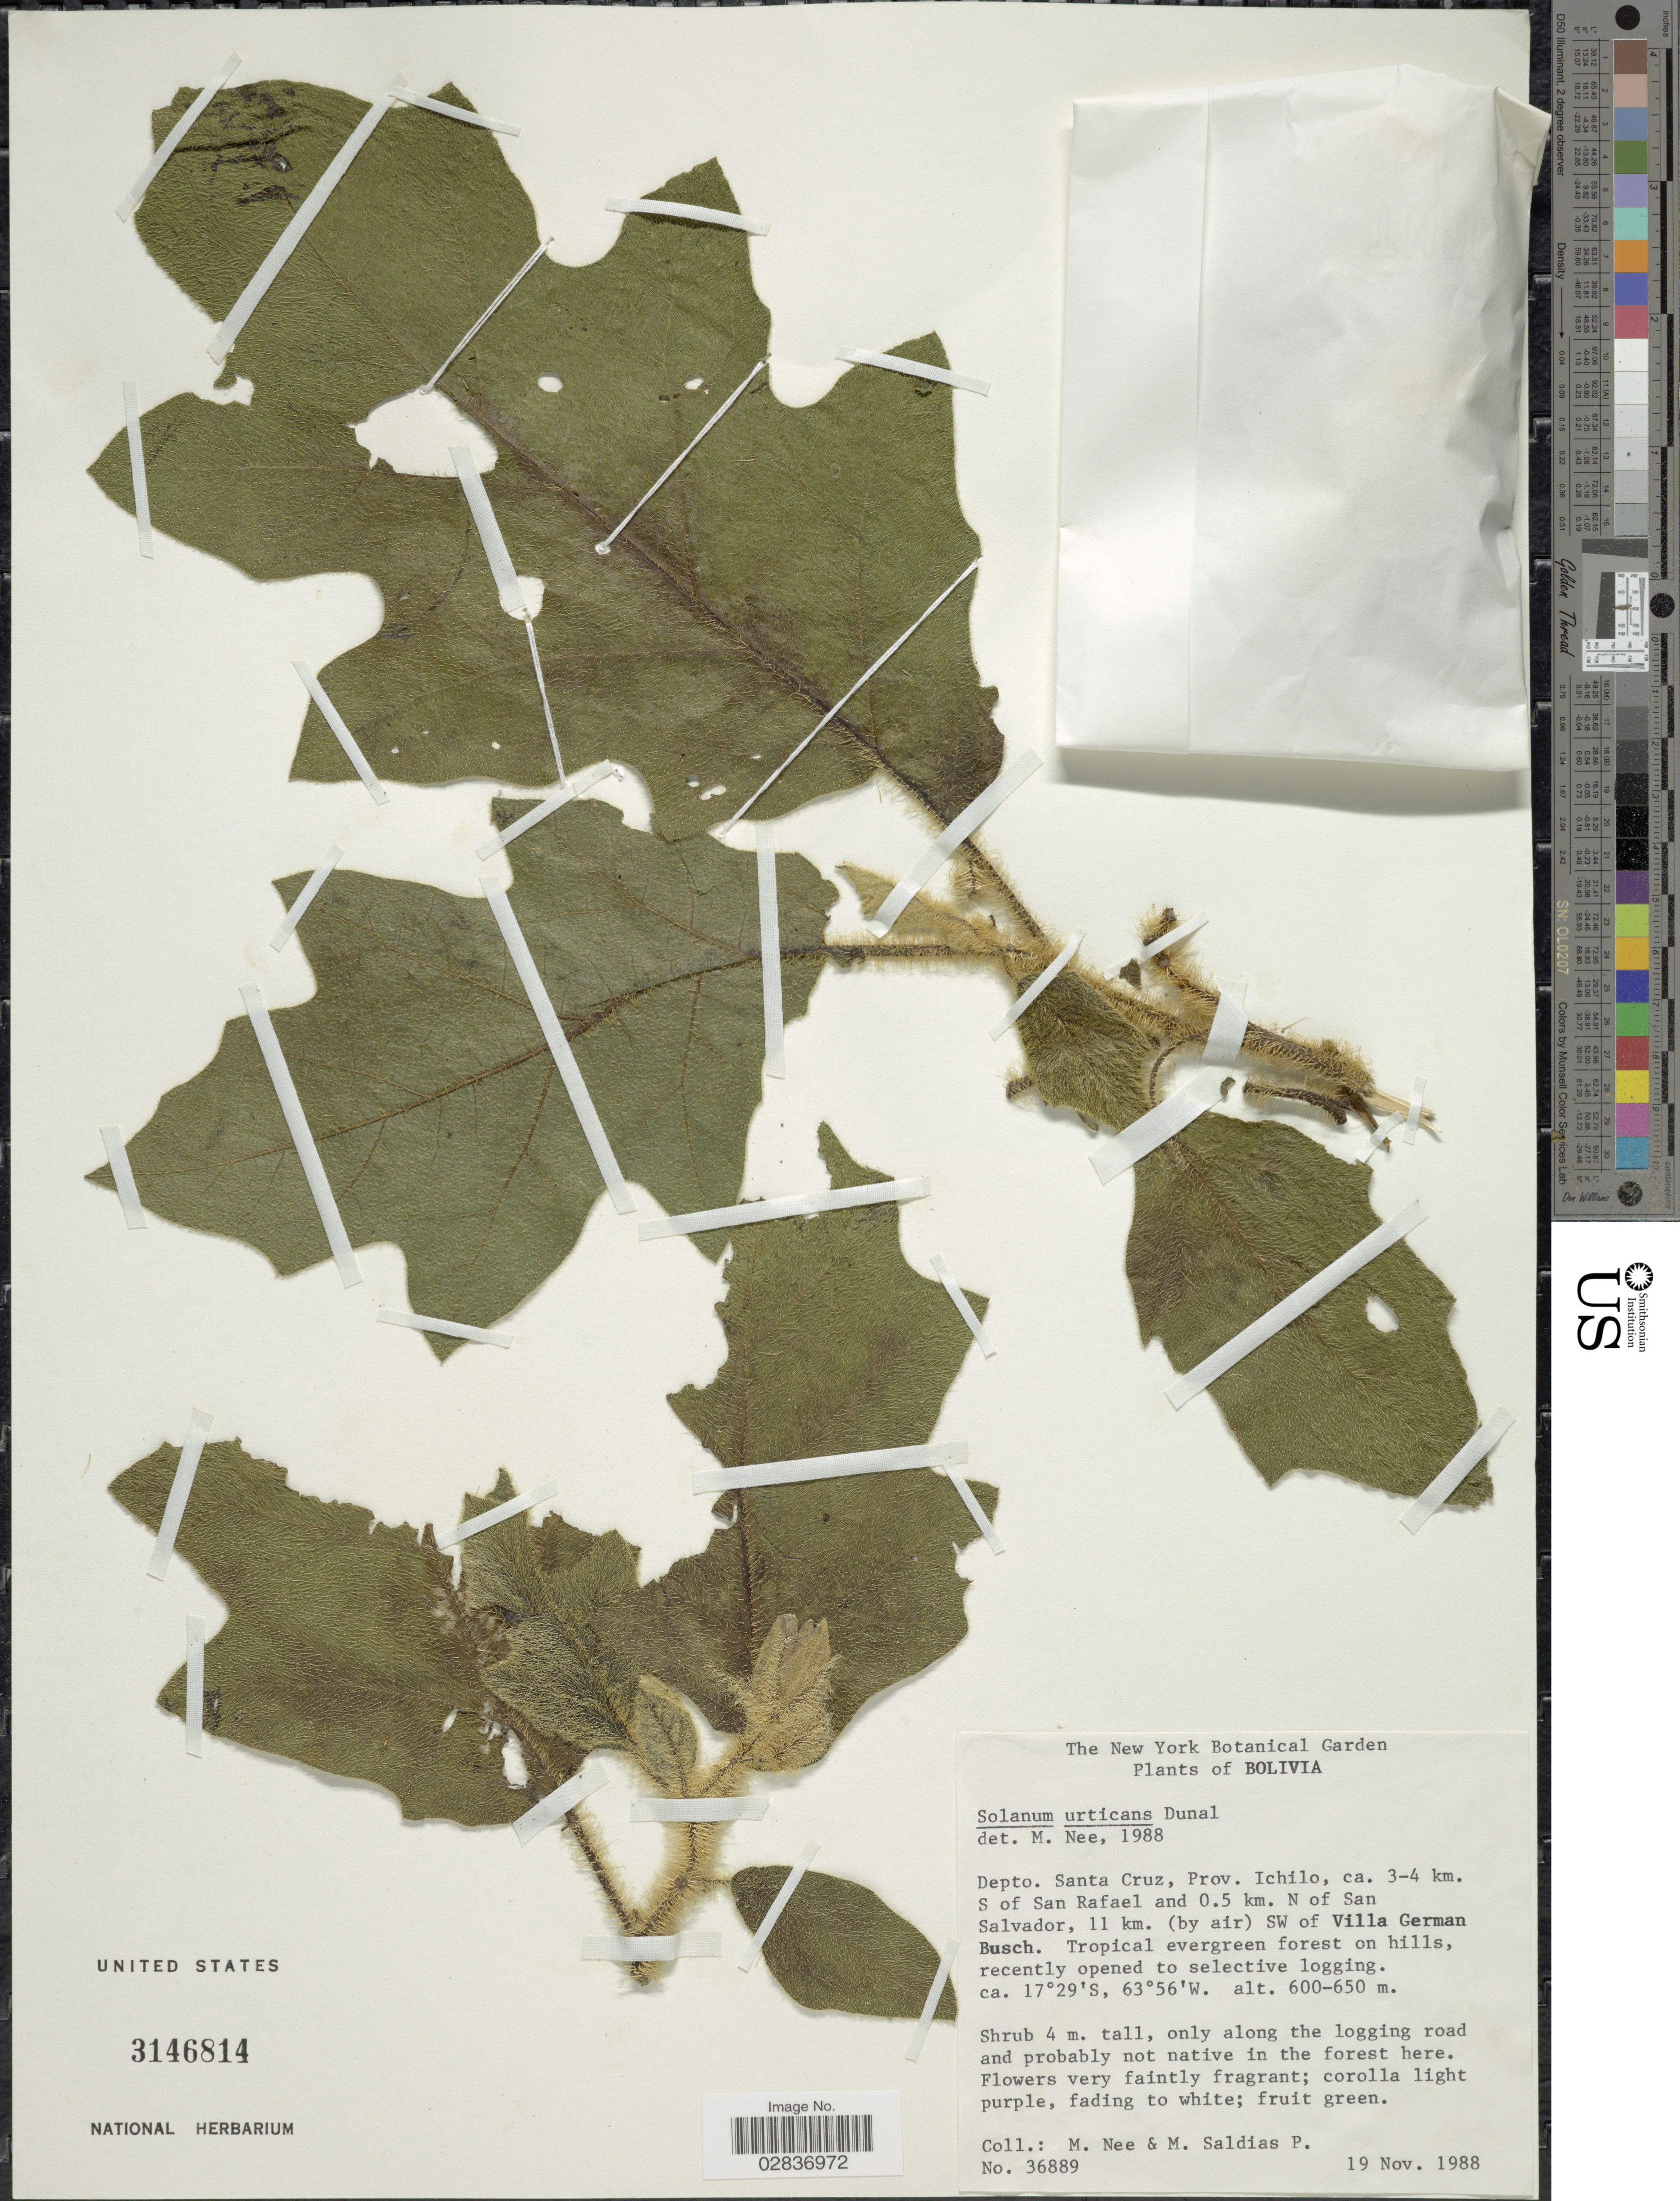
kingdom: Plantae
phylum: Tracheophyta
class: Magnoliopsida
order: Solanales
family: Solanaceae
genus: Solanum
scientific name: Solanum urticans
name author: Dunal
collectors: M. Nee & M. Saldias P.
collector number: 36889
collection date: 1988-11-19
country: Bolivia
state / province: Santa Cruz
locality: Depto. Santa Cruz, Prov. Ichilo, ca. 3-4 km. S of San Rafael and 0.5 km. N of San Salvador, 11 km. (by air) SW of Villa German Busch.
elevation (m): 600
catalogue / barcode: US 3146814